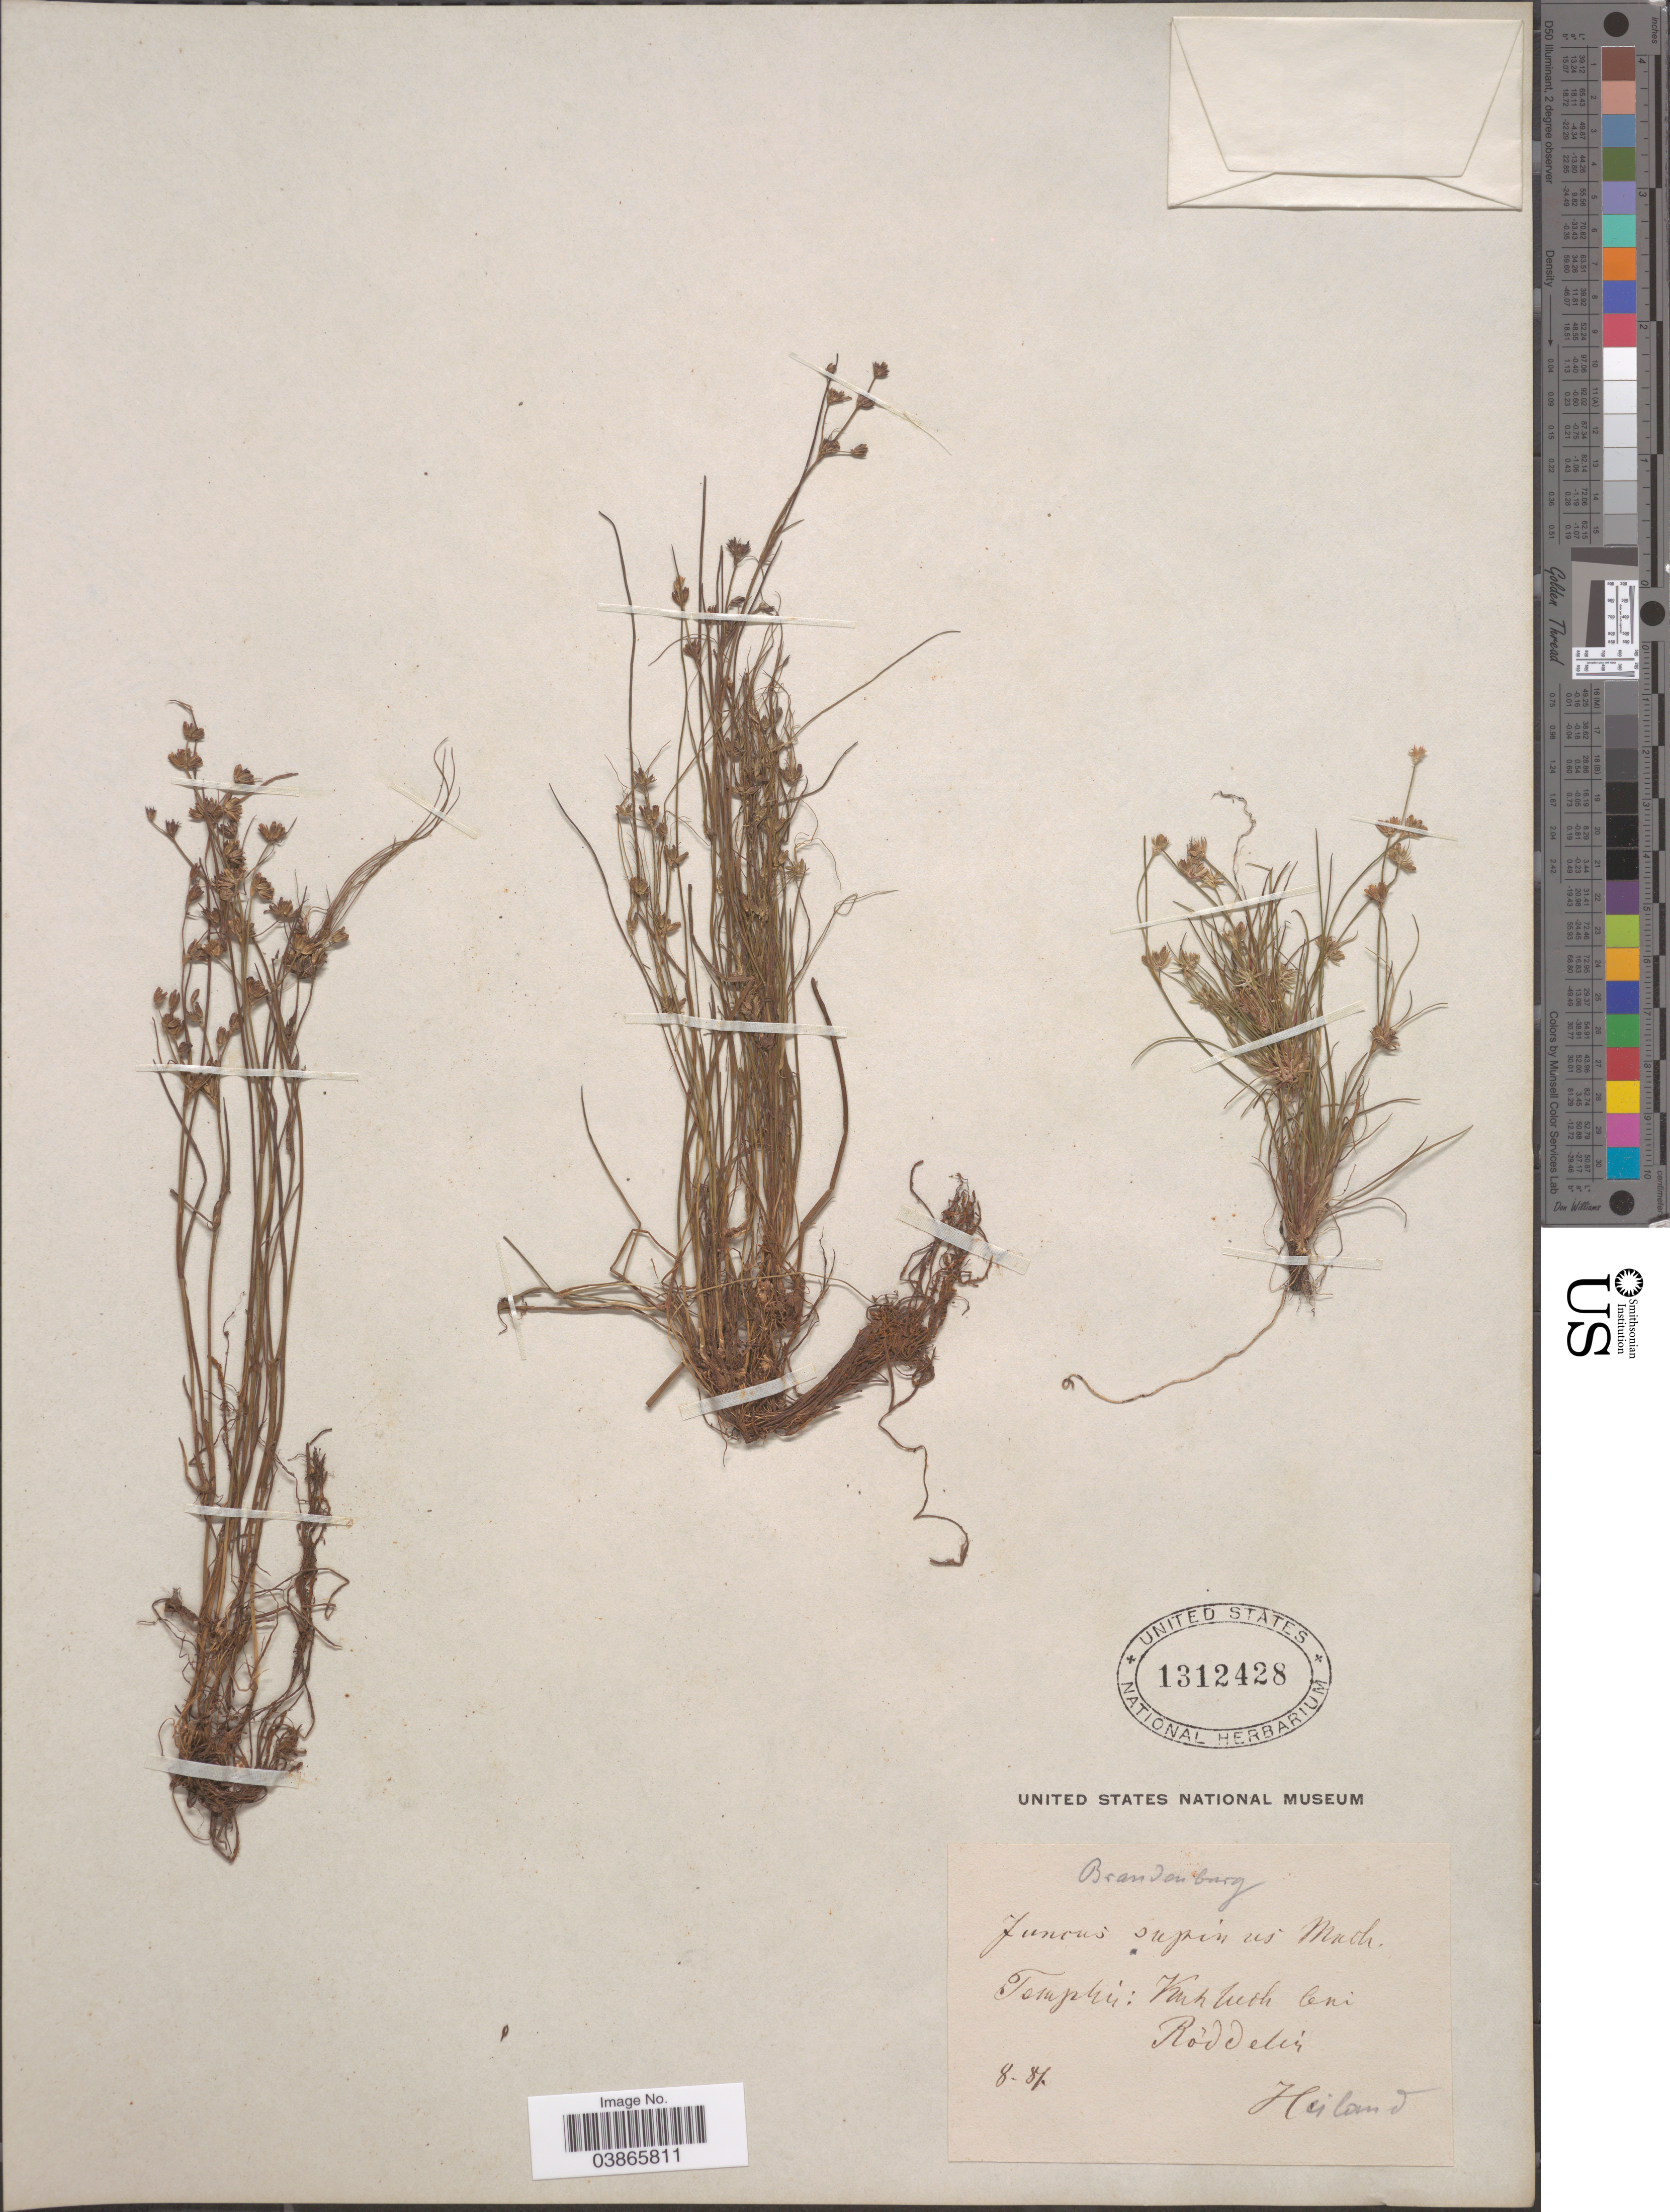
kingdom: Plantae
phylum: Tracheophyta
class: Liliopsida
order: Poales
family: Juncaceae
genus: Juncus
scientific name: Juncus supinus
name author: Moench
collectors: -. Heiland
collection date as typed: Transcribed d/m/y: /8/81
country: Germany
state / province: Brandenburg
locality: Temphu[interpreted]: [illegible text] Roddelin[interpreted].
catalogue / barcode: US 1312428